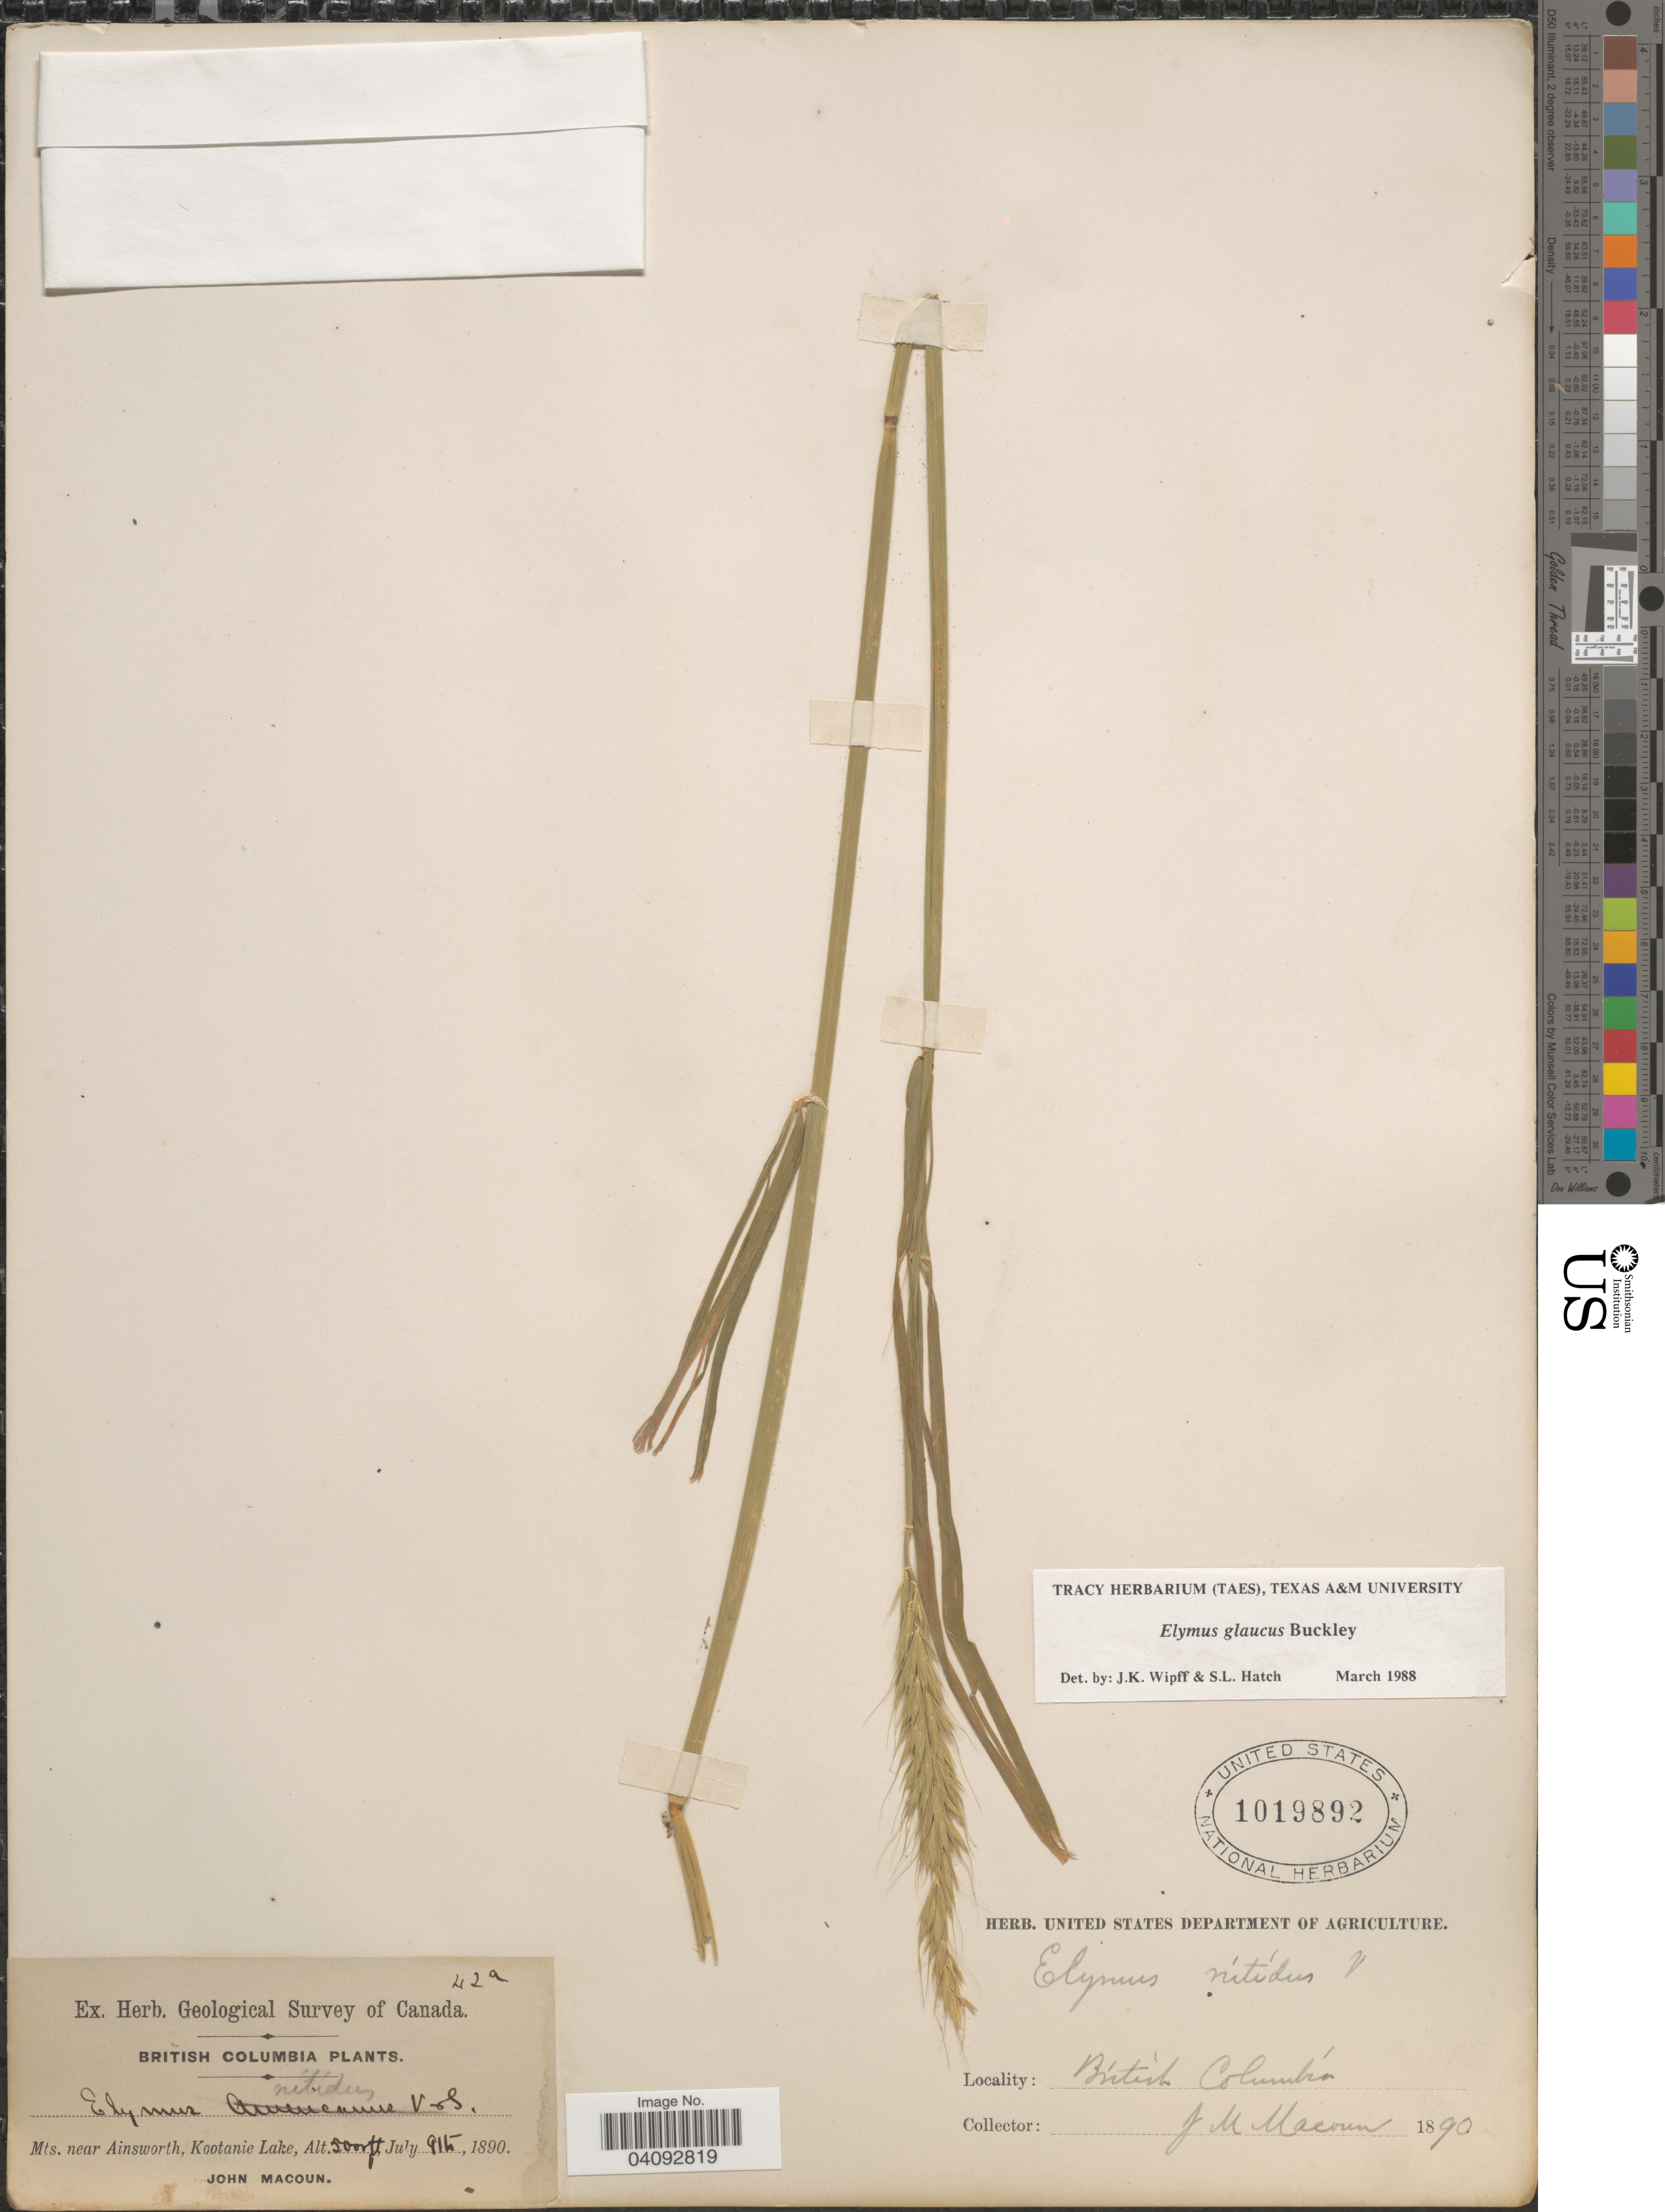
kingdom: Plantae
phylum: Tracheophyta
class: Liliopsida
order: Poales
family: Poaceae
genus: Elymus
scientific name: Elymus glaucus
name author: Buckley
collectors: J. Macoun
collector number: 42a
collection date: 1890-07-09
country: Canada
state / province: British Columbia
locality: Geological Survey of Canada. Mts. near Ainsworth, Kootanie Lake.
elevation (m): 1524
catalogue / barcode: US 1019892